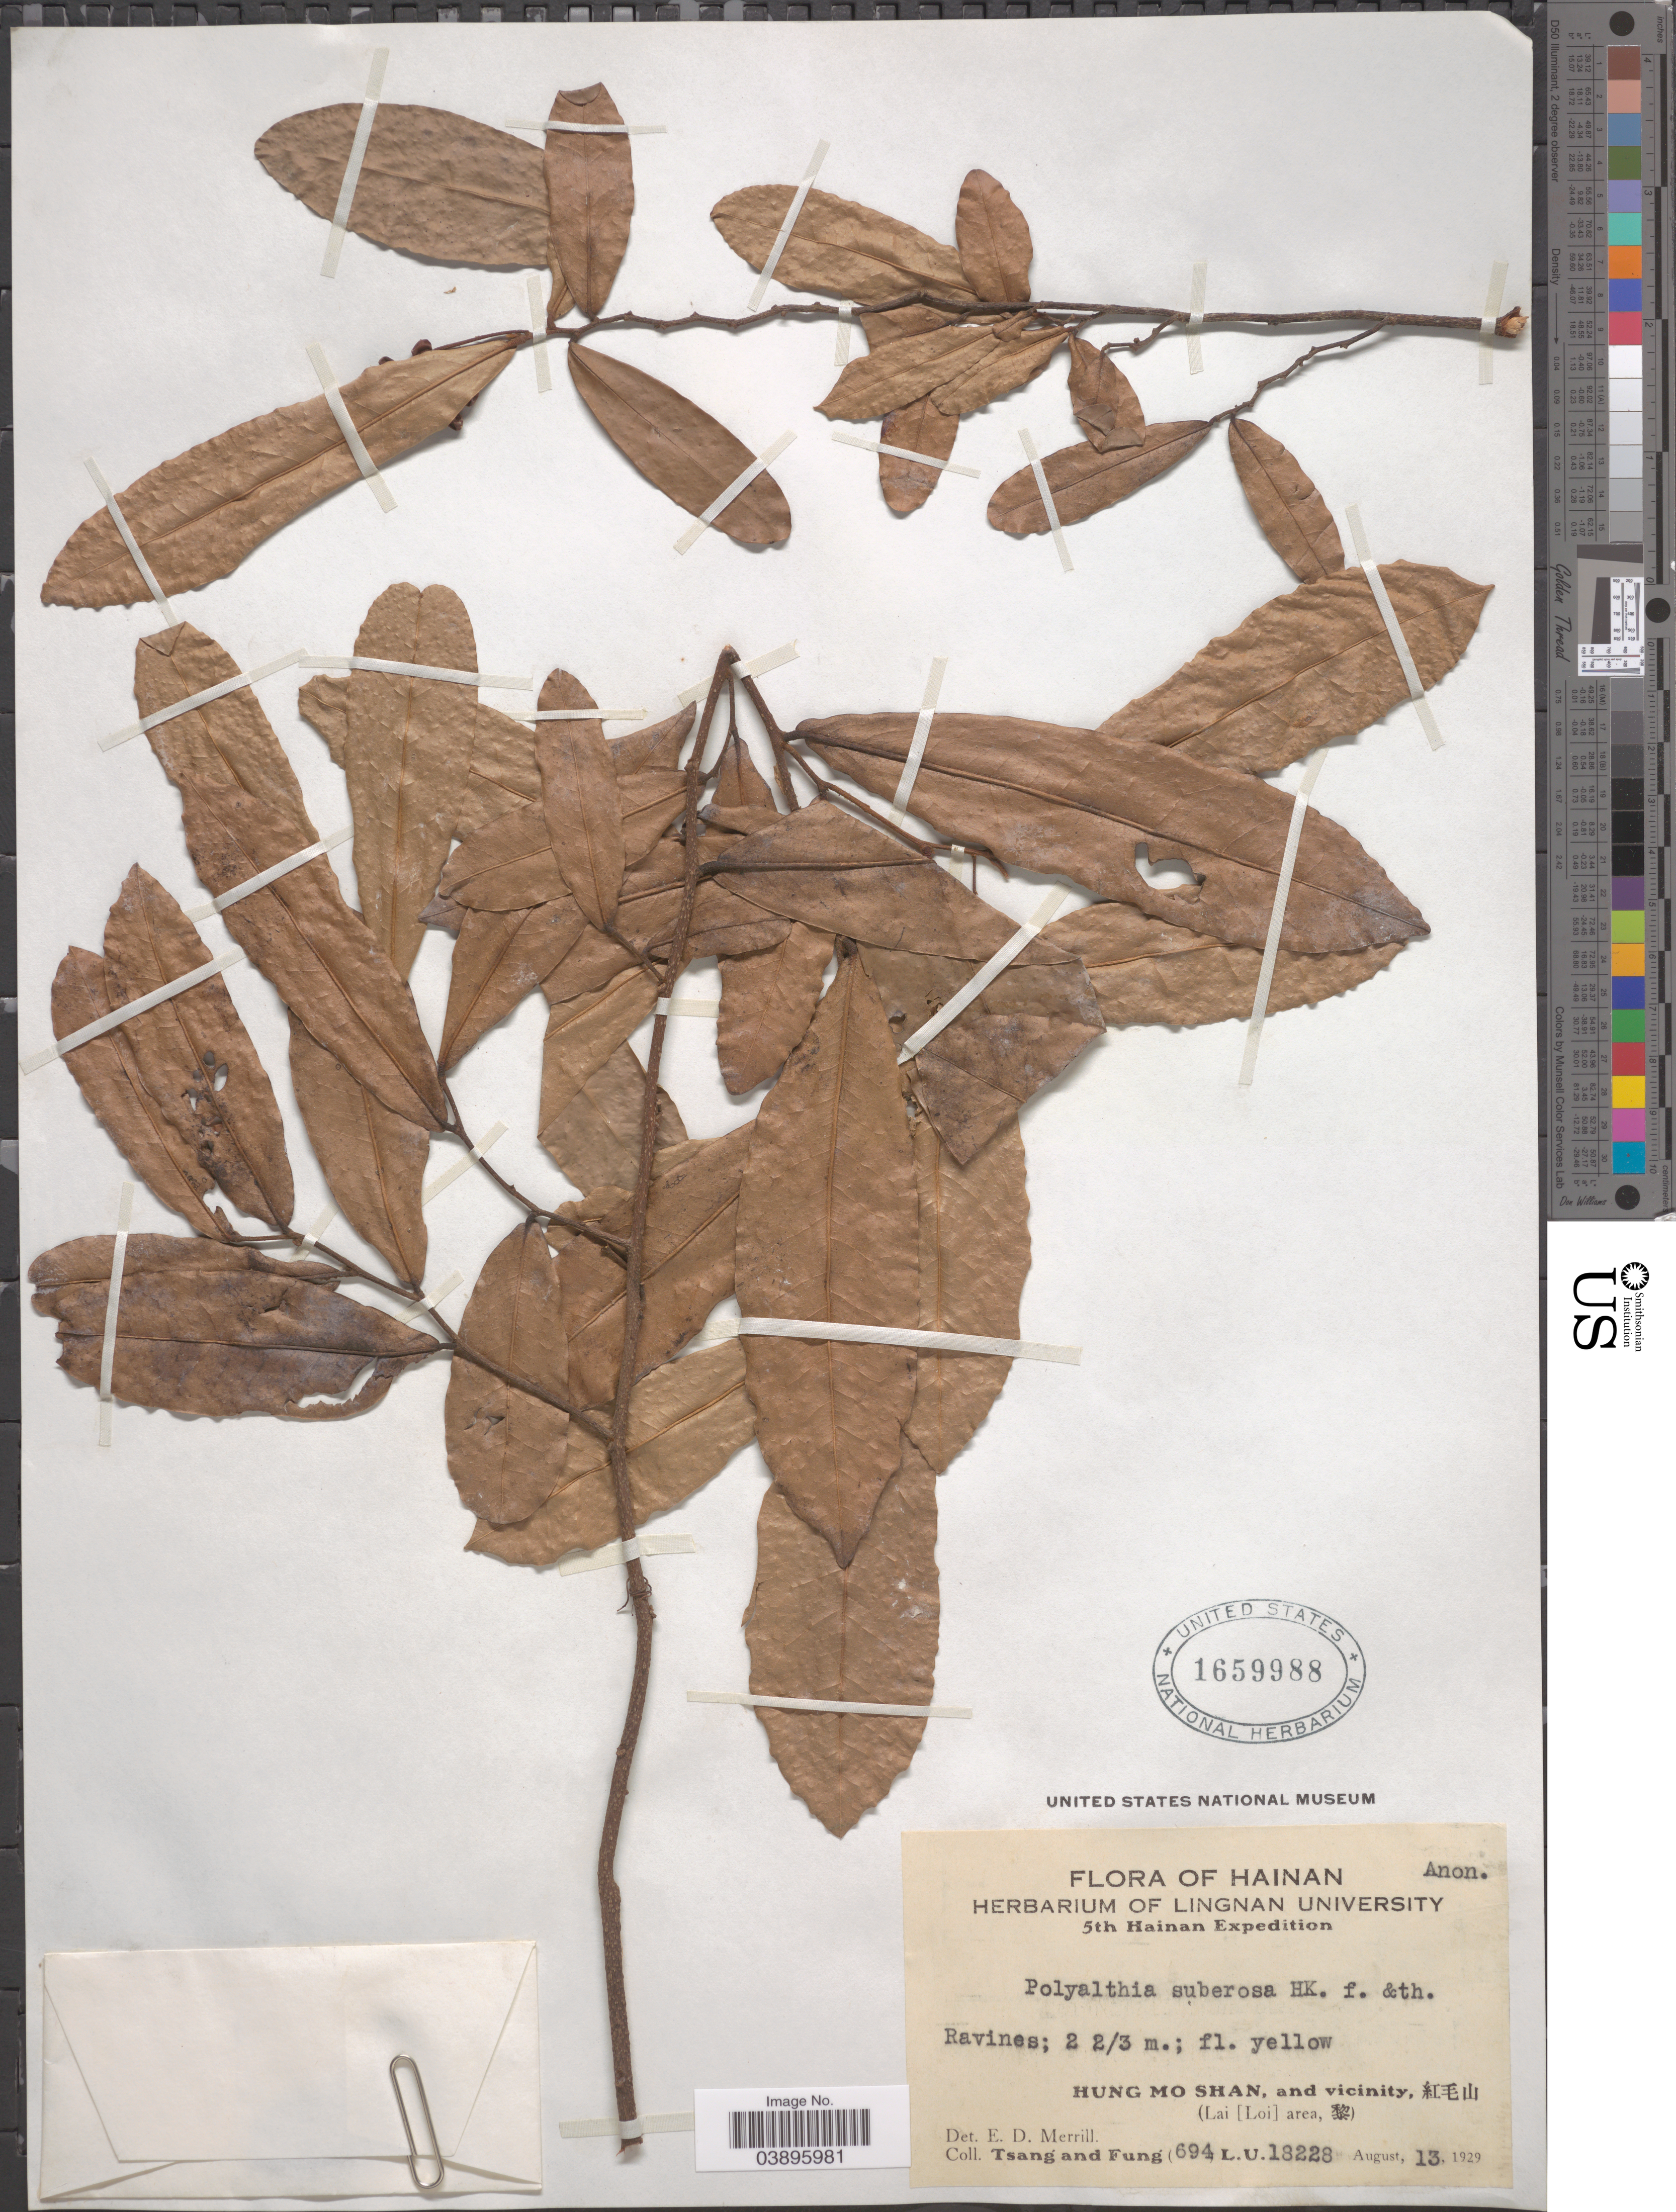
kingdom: Plantae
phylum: Tracheophyta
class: Magnoliopsida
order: Magnoliales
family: Annonaceae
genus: Polyalthia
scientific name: Polyalthia suberosa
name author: (Roxb.) Thwaites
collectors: -. T'sang & Fung, --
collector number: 694/L.U.18228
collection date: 1929-08-13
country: China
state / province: Hainan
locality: Hung Mo Shan, and vicinity, X. (Lai [Loi] area, X).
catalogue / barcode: US 1659988